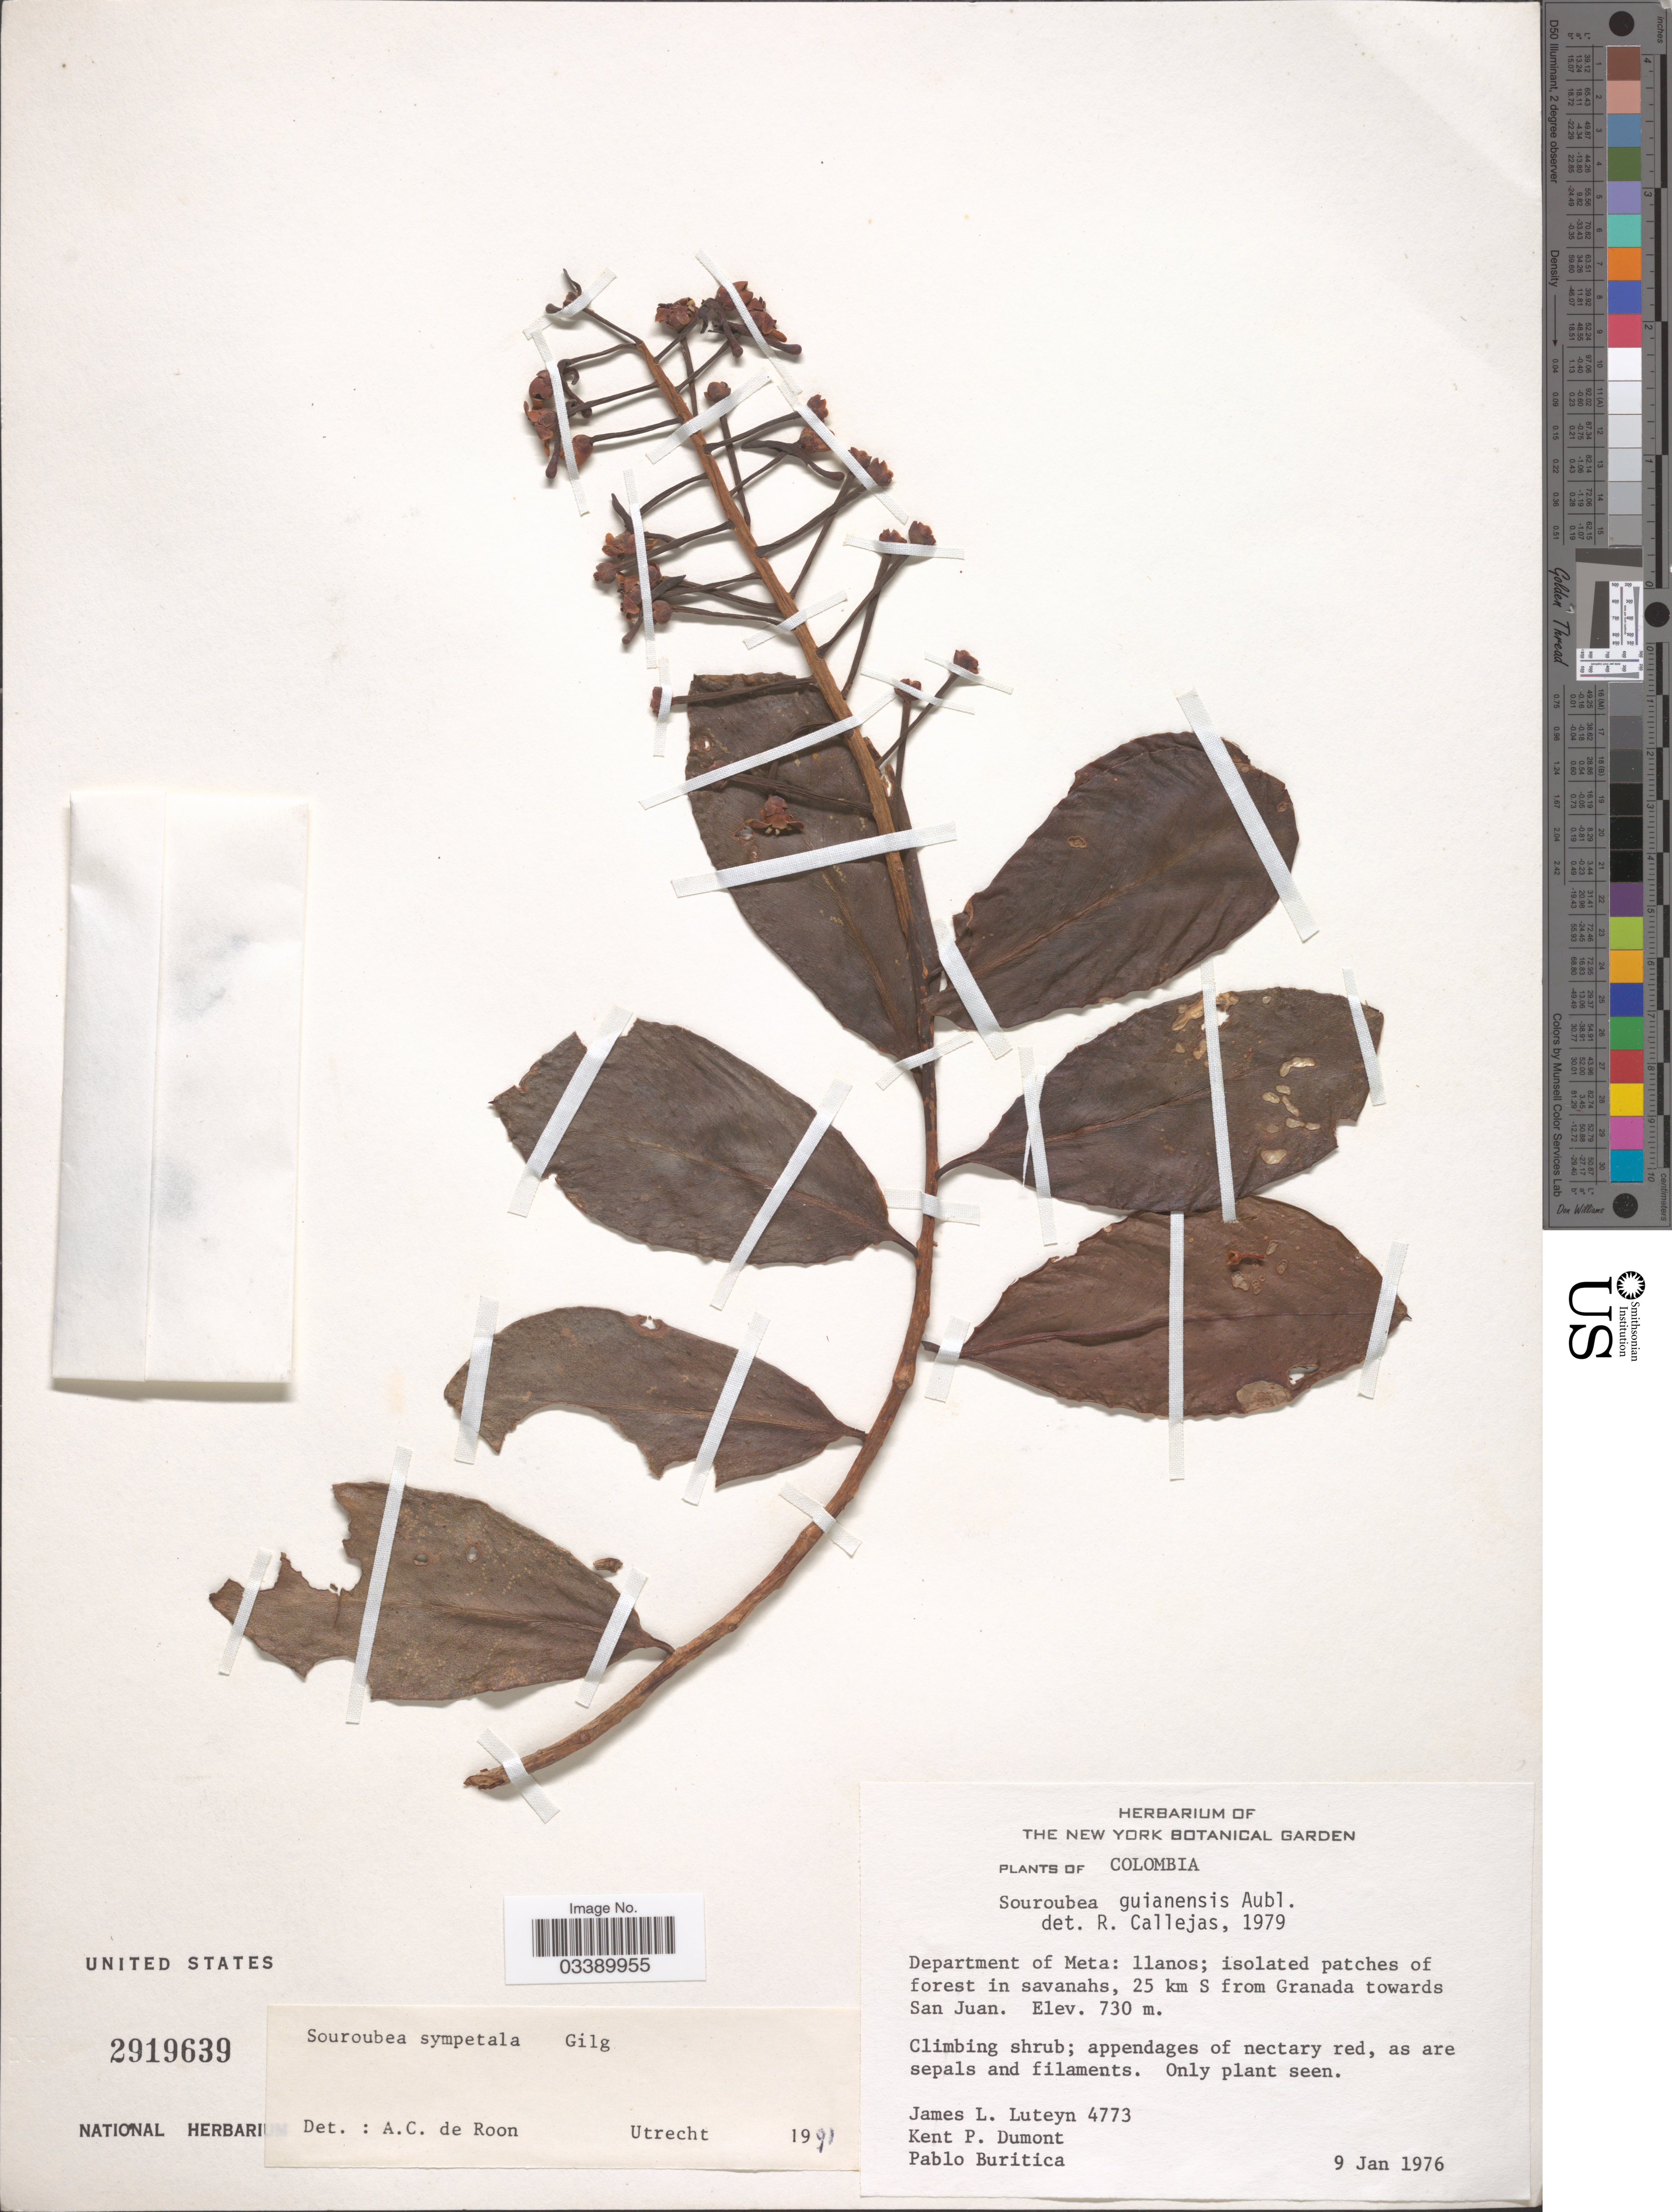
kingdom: Plantae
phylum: Tracheophyta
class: Magnoliopsida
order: Ericales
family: Marcgraviaceae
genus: Souroubea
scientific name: Souroubea sympetala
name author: Gilg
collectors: J. L. Luteyn, K. P. Dumont & P. Buritica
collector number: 4773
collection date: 1976-01-09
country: Colombia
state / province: Meta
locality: Department of Meta: llanos; isolated patches of forest in savannahs, 25 km S from Granada towards San Juan.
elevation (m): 730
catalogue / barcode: US 2919639